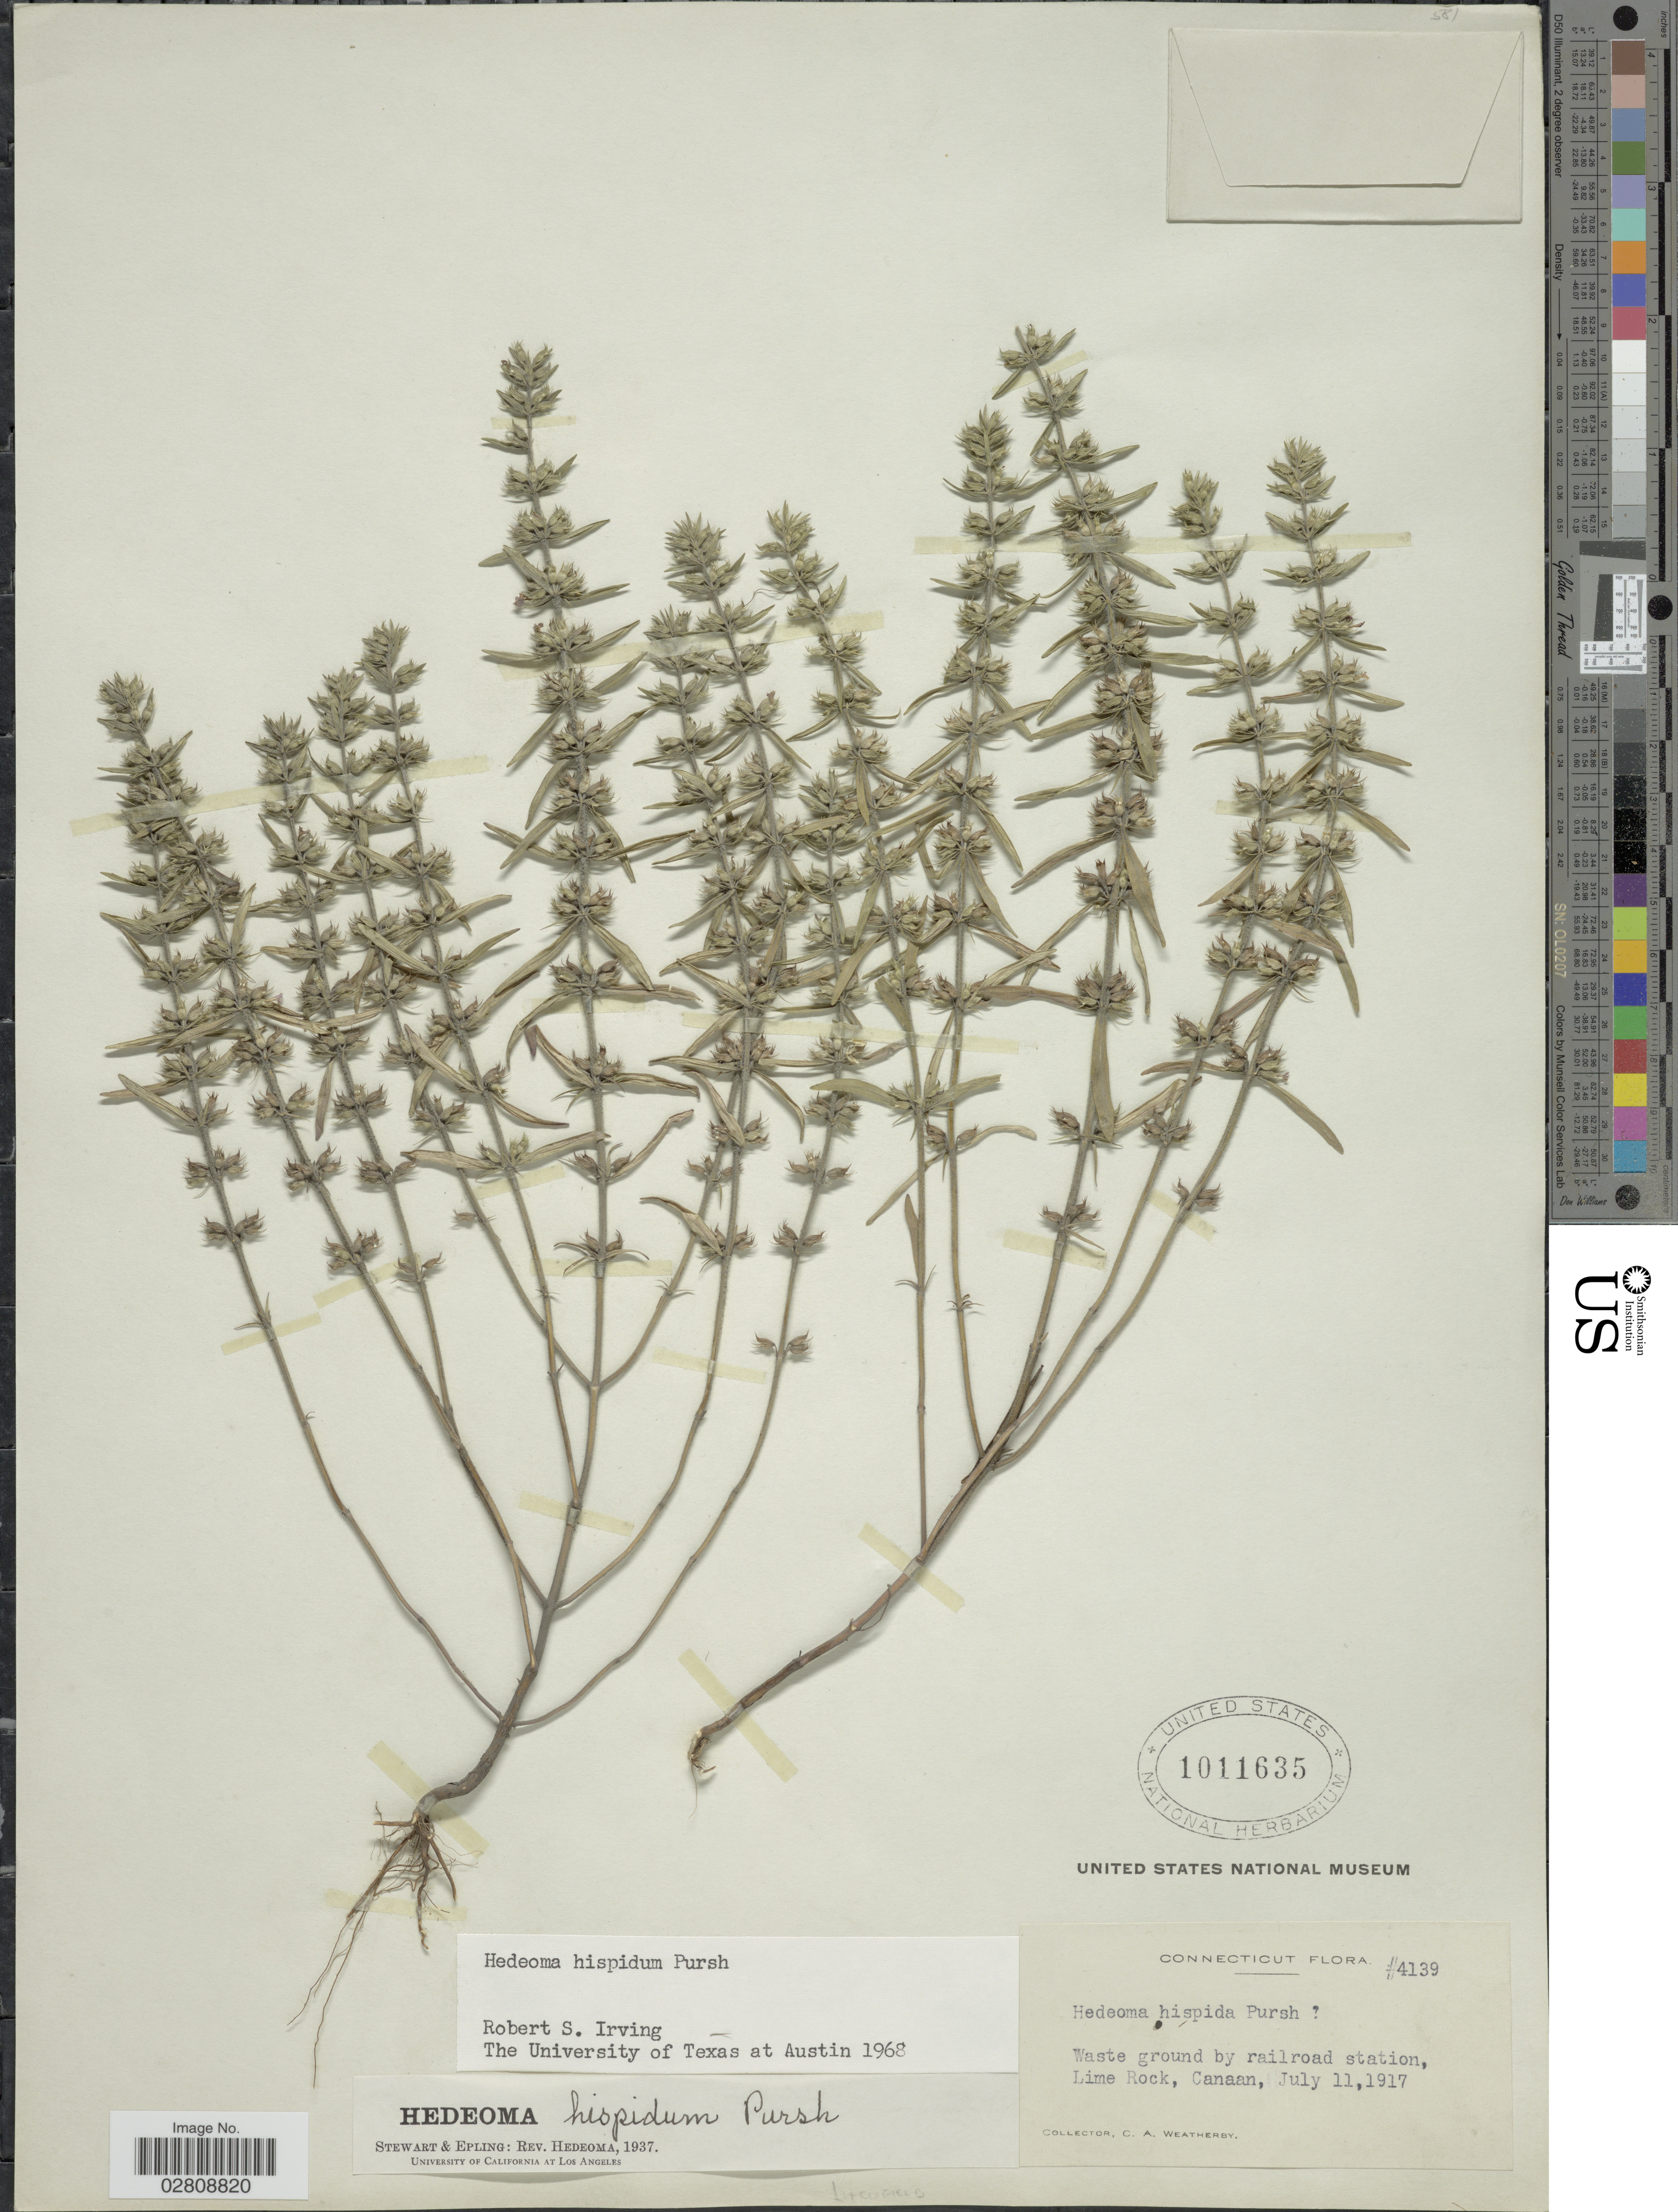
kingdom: Plantae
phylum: Tracheophyta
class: Magnoliopsida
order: Lamiales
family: Lamiaceae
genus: Hedeoma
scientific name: Hedeoma hispida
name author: Pursh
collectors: C. A. Weatherby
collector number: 4139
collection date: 1917-07-11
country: United States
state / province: Connecticut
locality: Waste ground by railroad station, Lime Rock, Canaan.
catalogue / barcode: US 1011635